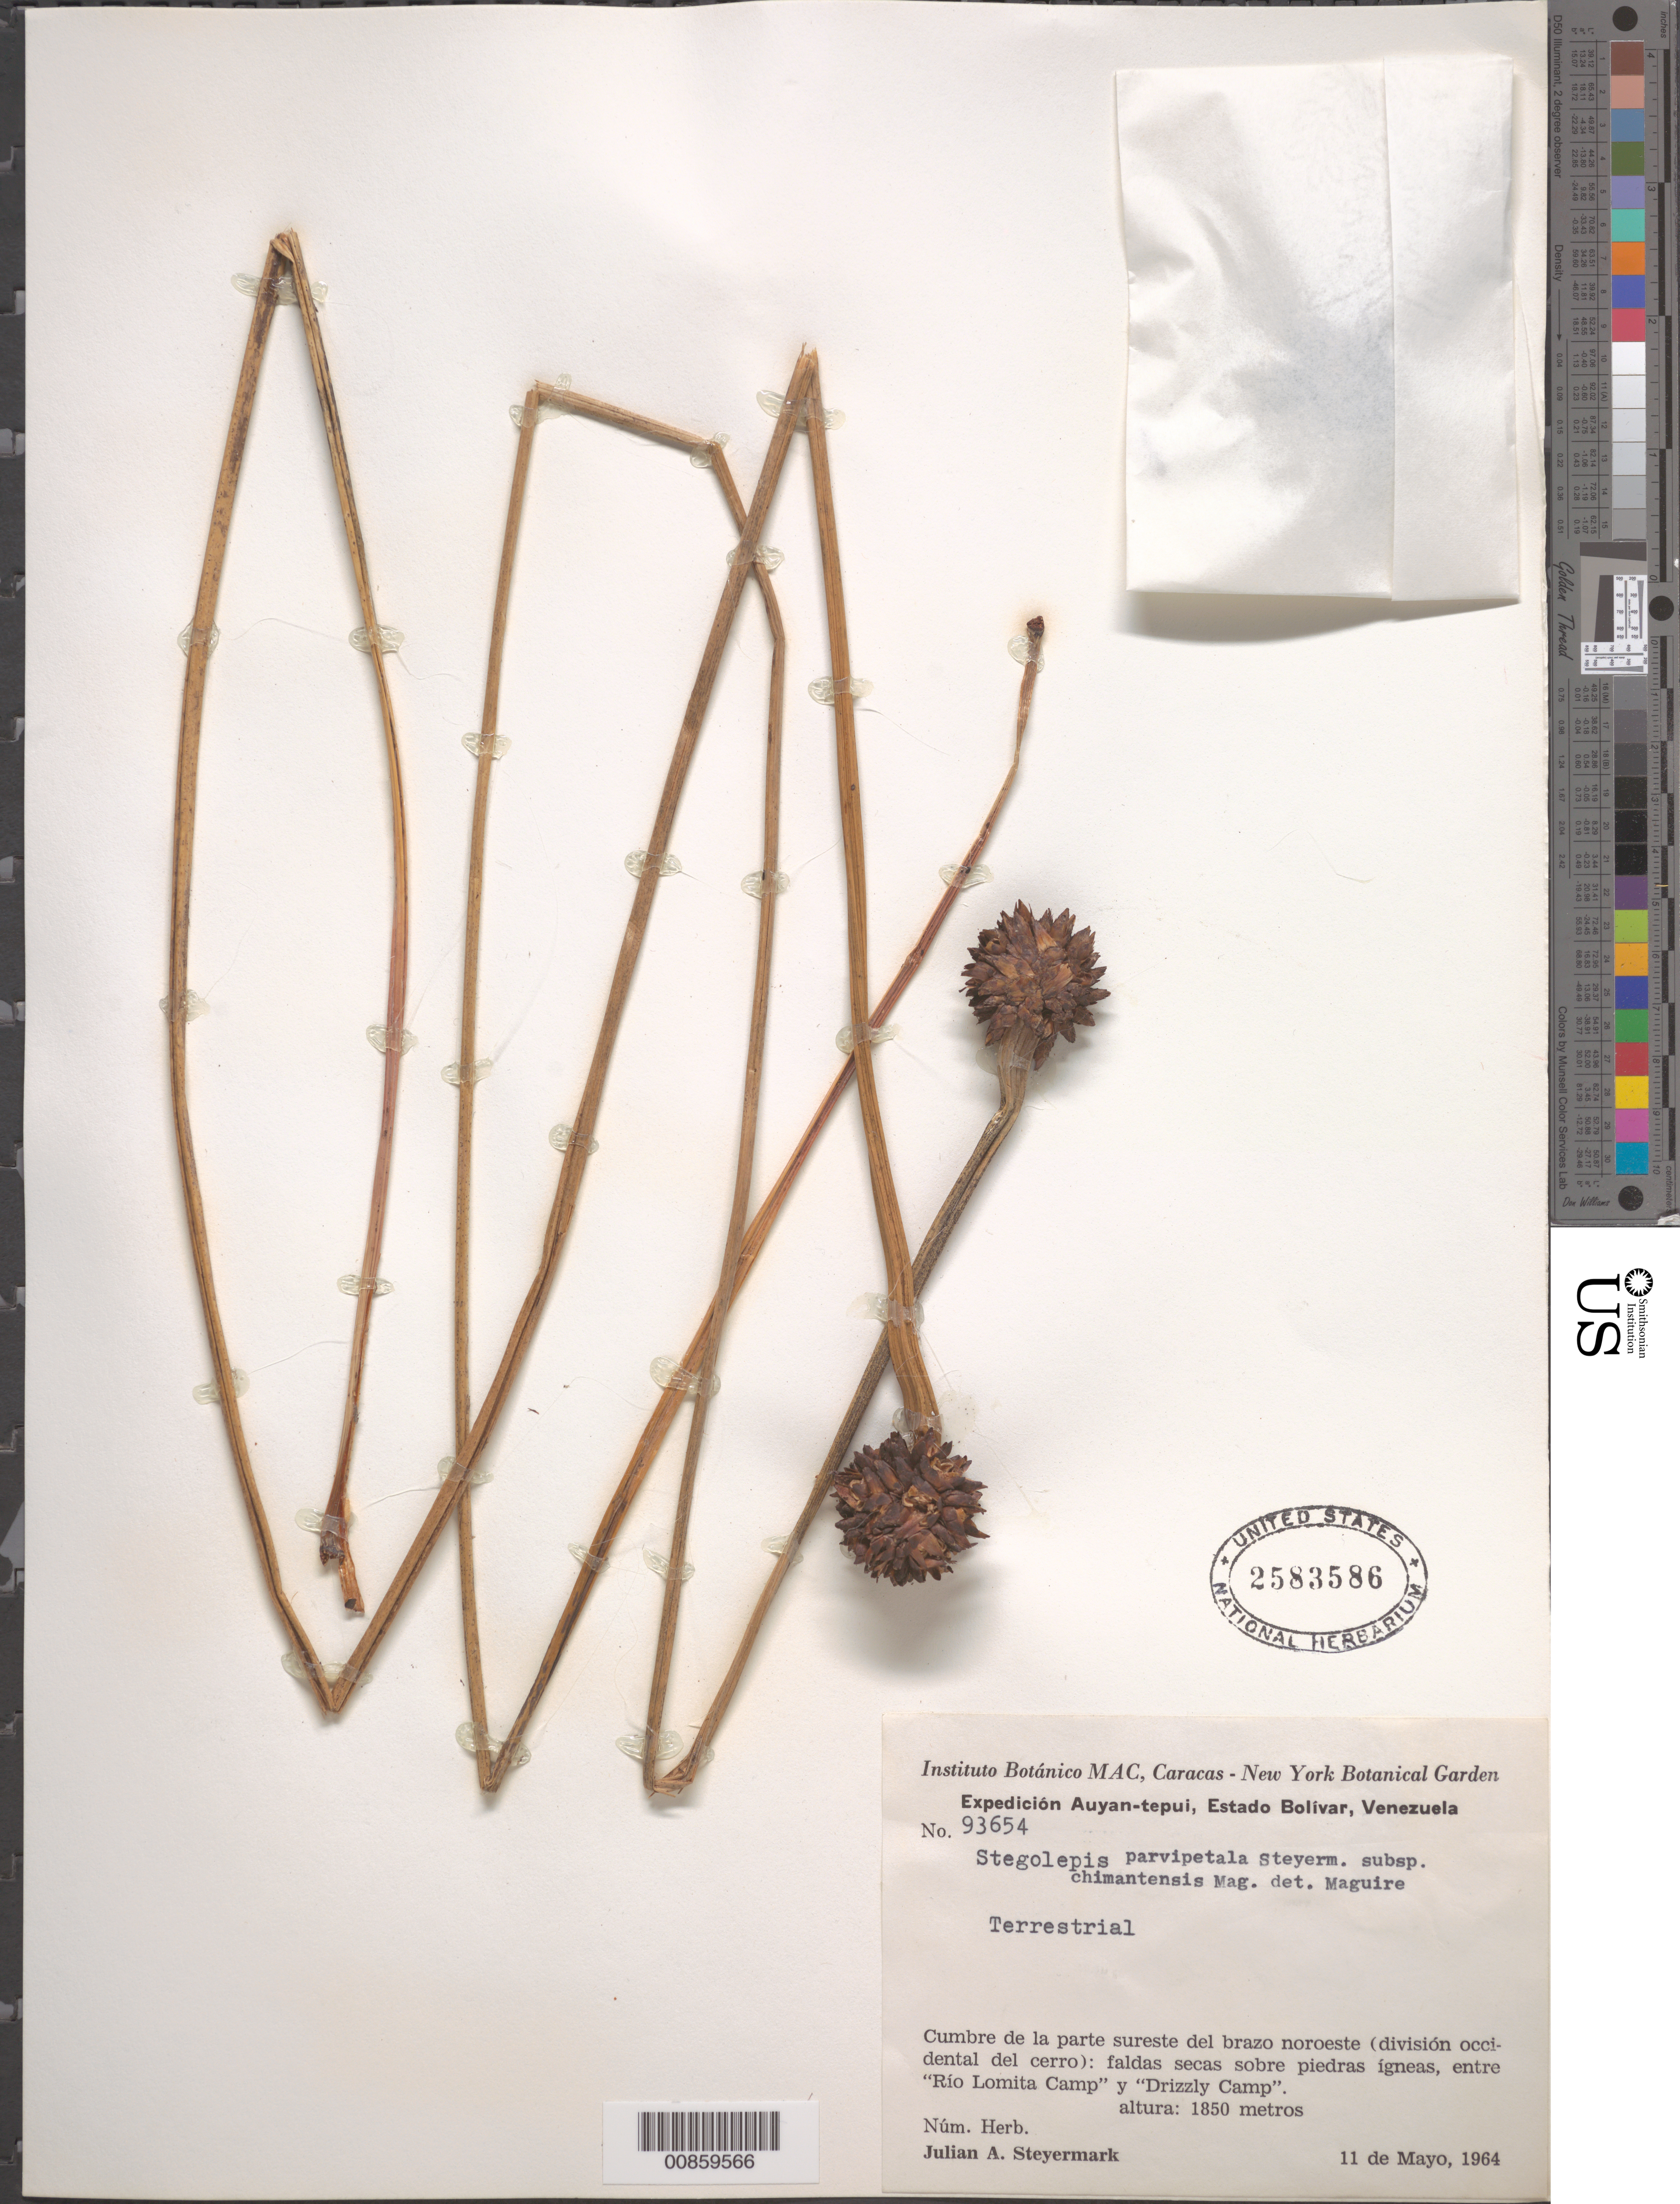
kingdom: Plantae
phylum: Tracheophyta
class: Liliopsida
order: Poales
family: Rapateaceae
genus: Stegolepis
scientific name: Stegolepis parvipetala subsp. chimantensis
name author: Maguire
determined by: Maguire, Bassett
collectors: J. Steyermark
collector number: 93654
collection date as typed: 11-May-64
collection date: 1964-05-11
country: Venezuela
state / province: Bolívar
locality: Auyan-tepuí; cumbre de la parte sureste del brazo noroeste (división occidental del cerro); entre "Río Lomita Camp" y "Drizzly Camp".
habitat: Faldas secas sobre piedras igneas.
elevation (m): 1850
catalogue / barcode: US 2583586